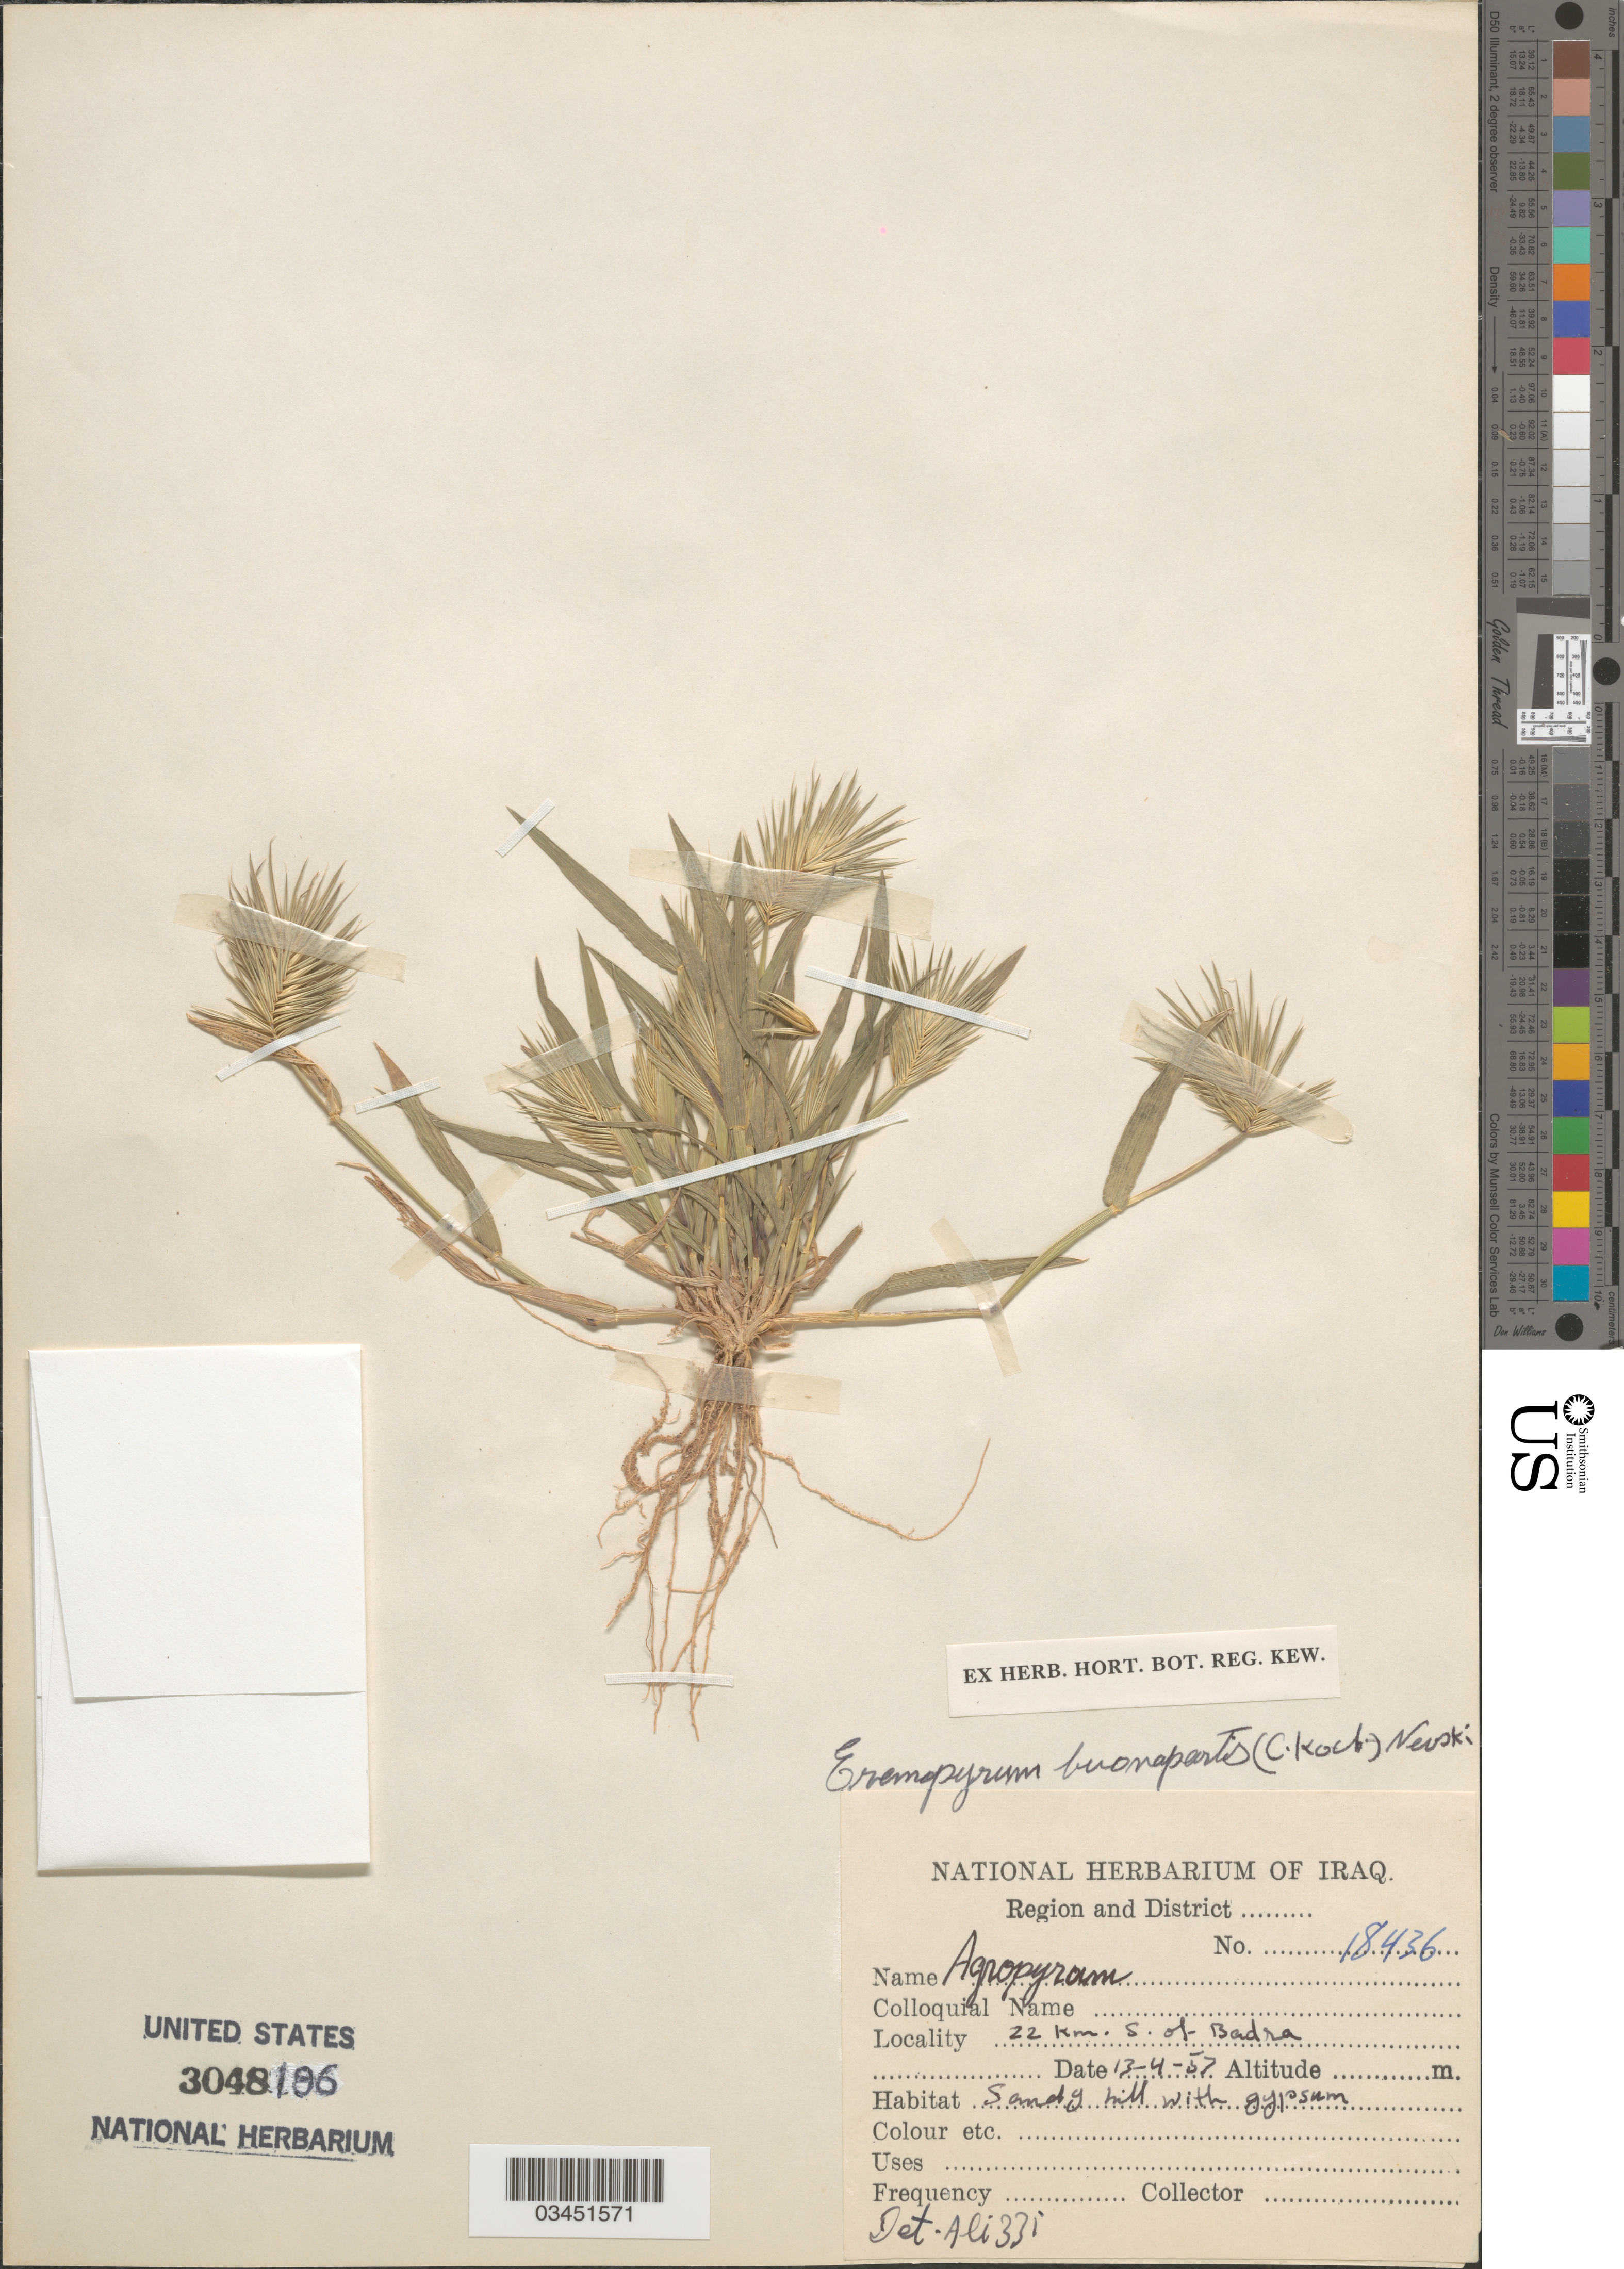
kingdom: Plantae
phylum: Tracheophyta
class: Liliopsida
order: Poales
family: Poaceae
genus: Eremopyrum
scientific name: Eremopyrum bonaepartis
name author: (Spreng.) Nevski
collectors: National Herbarium of Iraq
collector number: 18436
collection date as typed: Transcribed d/m/y: 13/4/57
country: Iraq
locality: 22 km. S. of Badra.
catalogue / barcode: US 3048186